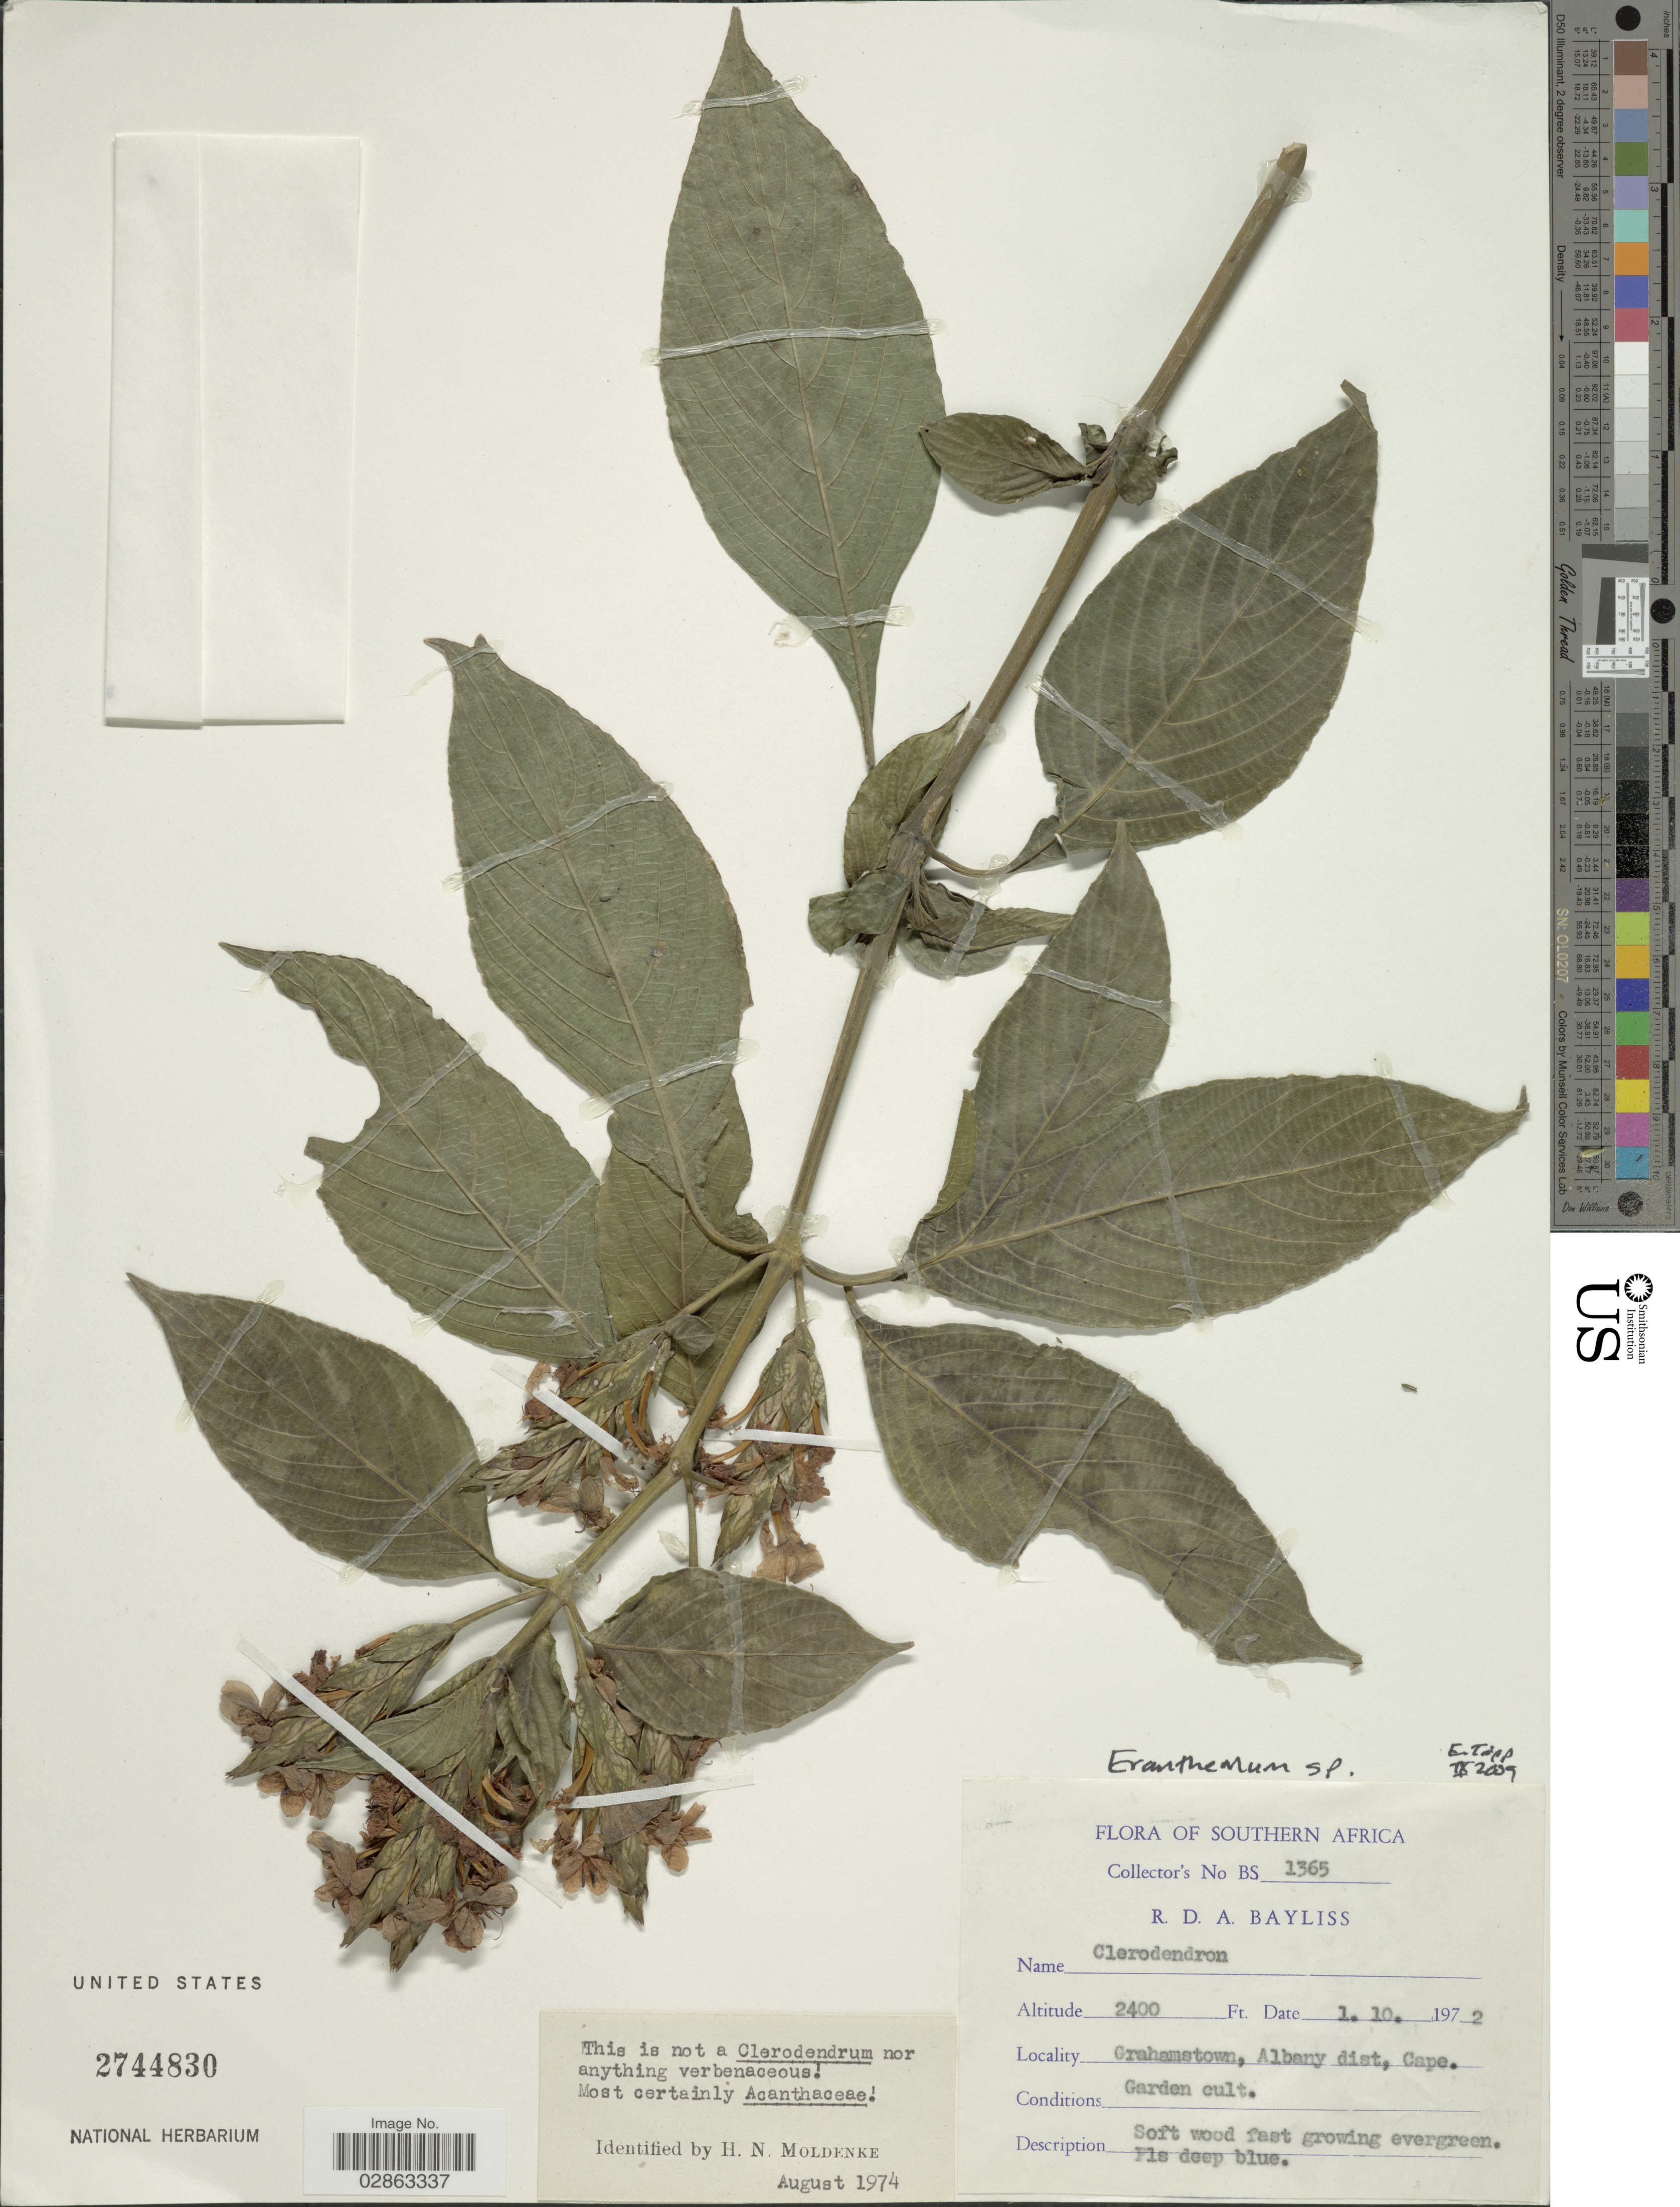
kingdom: Plantae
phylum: Tracheophyta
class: Magnoliopsida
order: Lamiales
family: Acanthaceae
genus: Eranthemum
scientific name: Eranthemum sp.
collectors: R. Bayliss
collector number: BS1365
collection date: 1972-01-11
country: South Africa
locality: Southern Africa. Grahamstown, Albany dist, Cape.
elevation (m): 732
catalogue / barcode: US 2744830